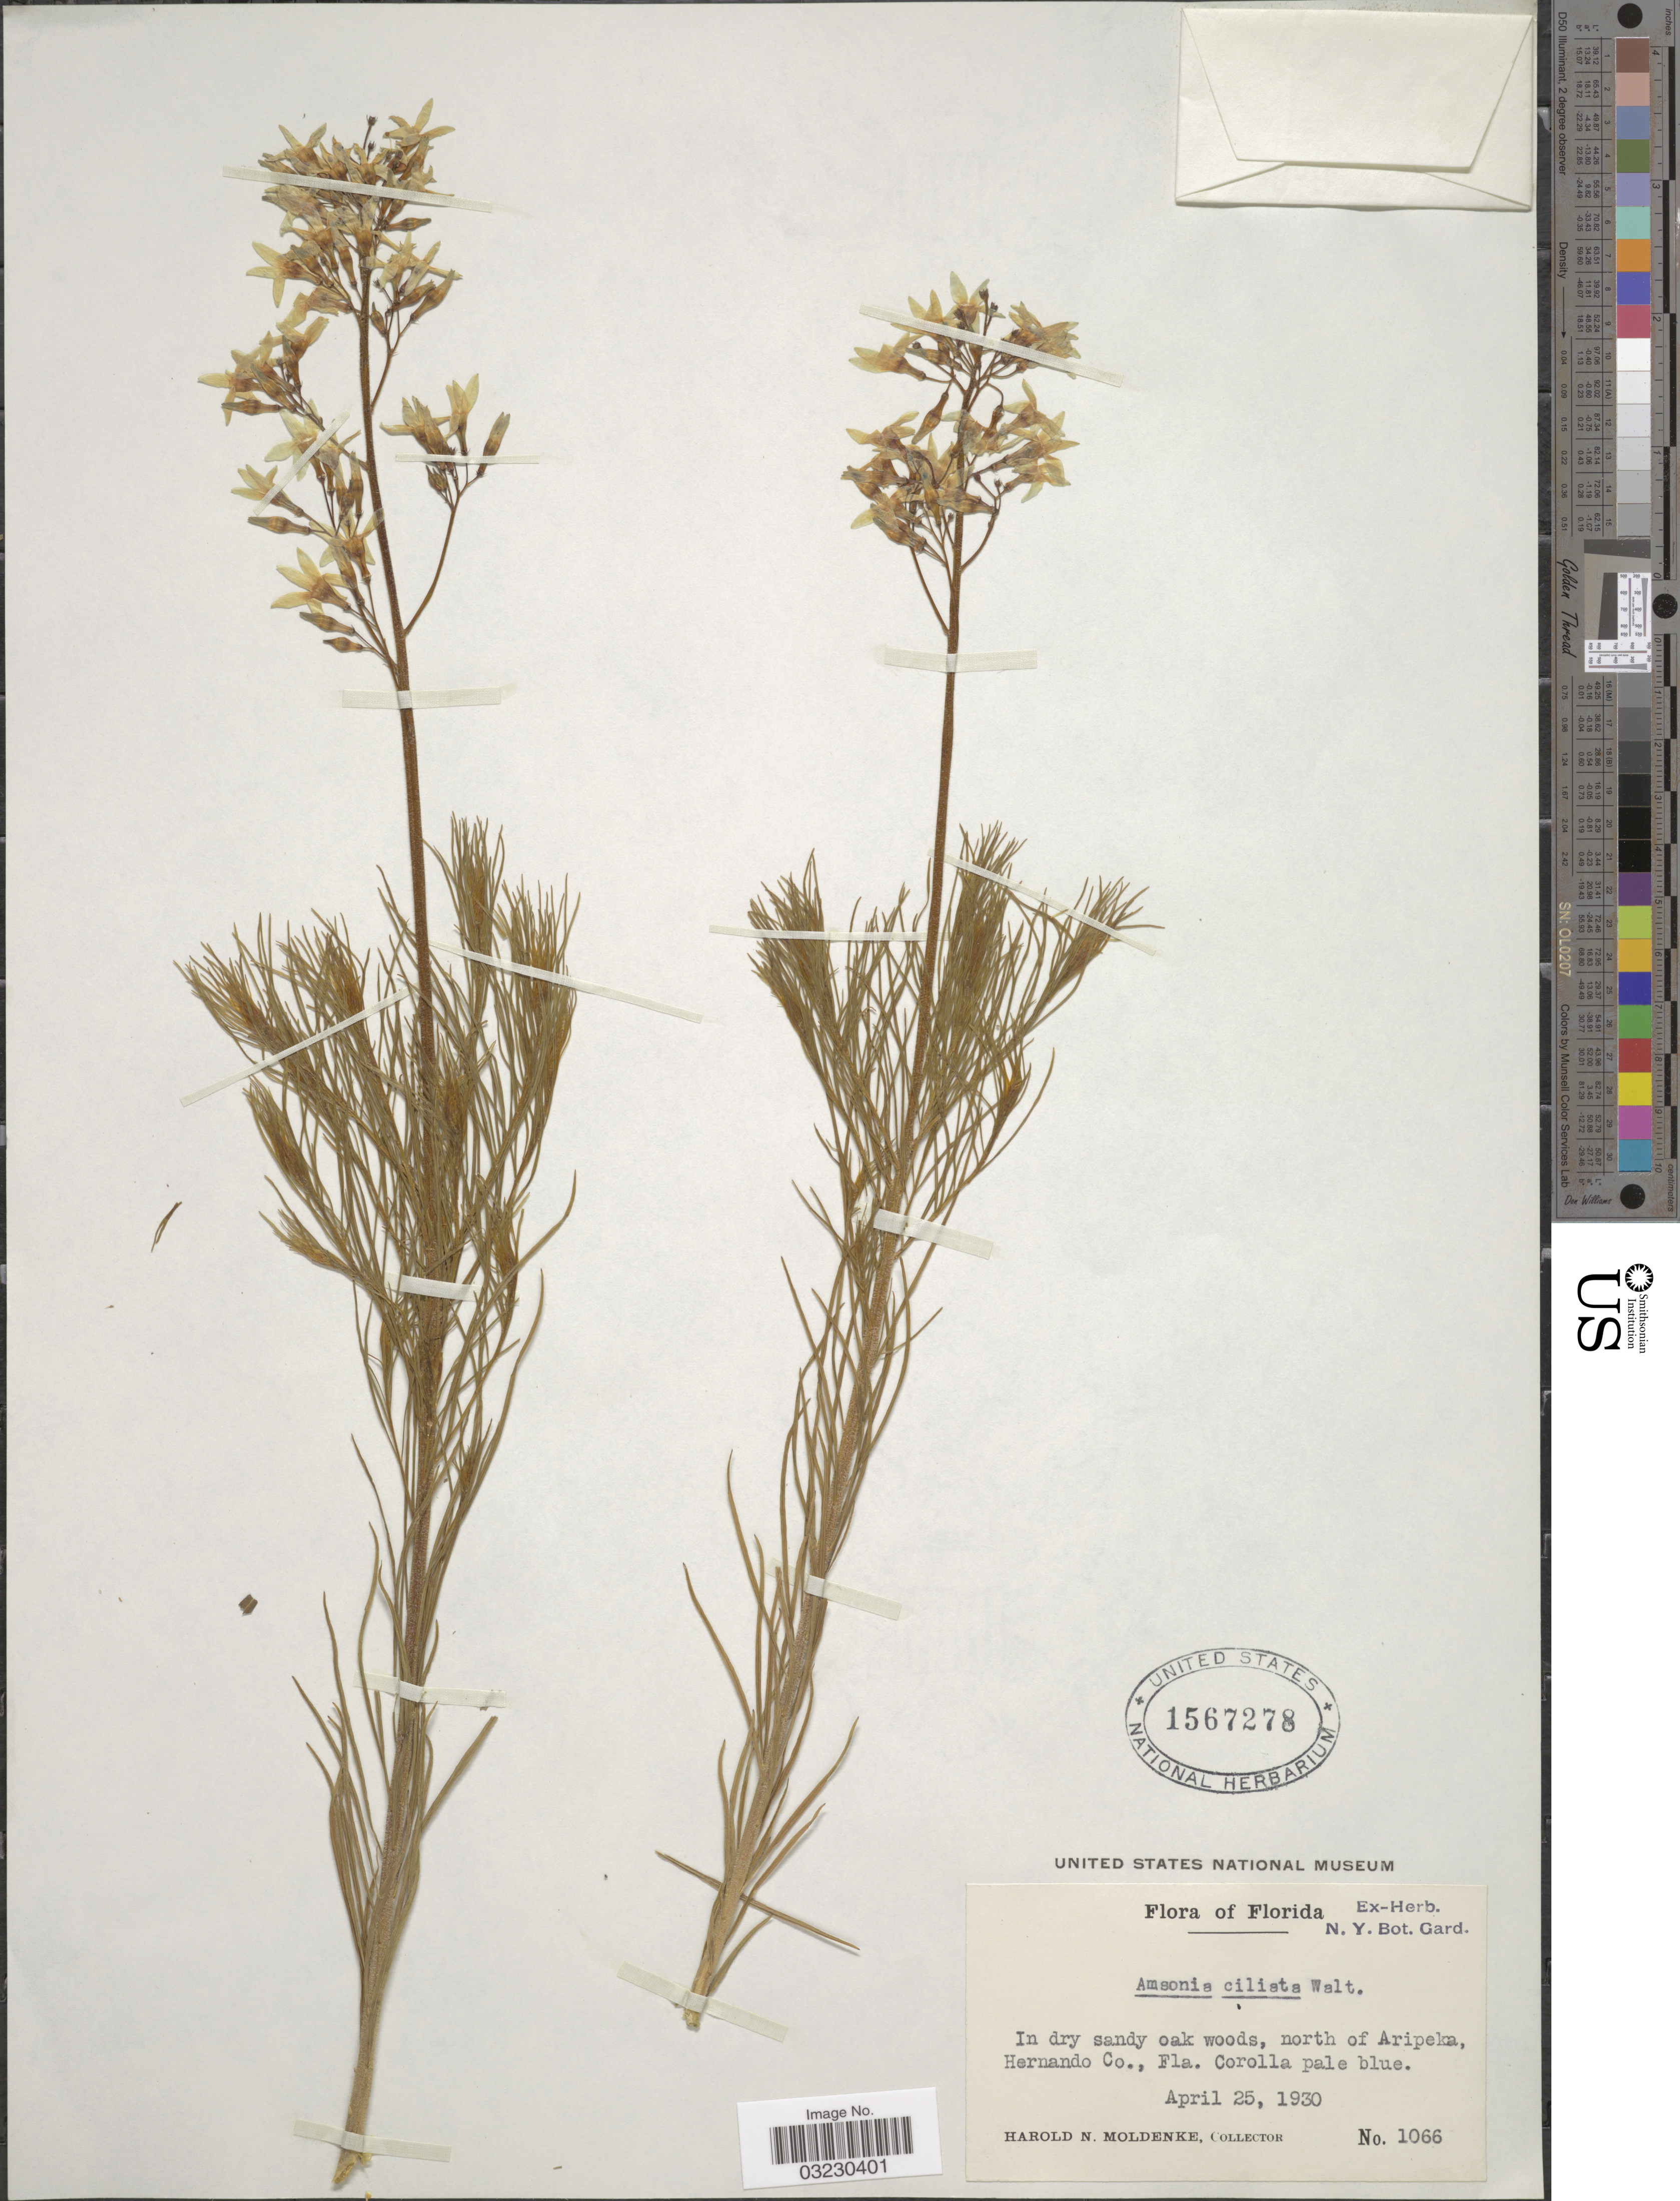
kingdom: Plantae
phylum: Tracheophyta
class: Magnoliopsida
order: Gentianales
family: Apocynaceae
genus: Amsonia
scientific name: Amsonia ciliata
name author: Walter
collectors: H. N. Moldenke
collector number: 1066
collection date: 1930-04-25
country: United States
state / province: Florida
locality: North of Aripeka, Hernando Co., Fla.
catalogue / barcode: US 1567278